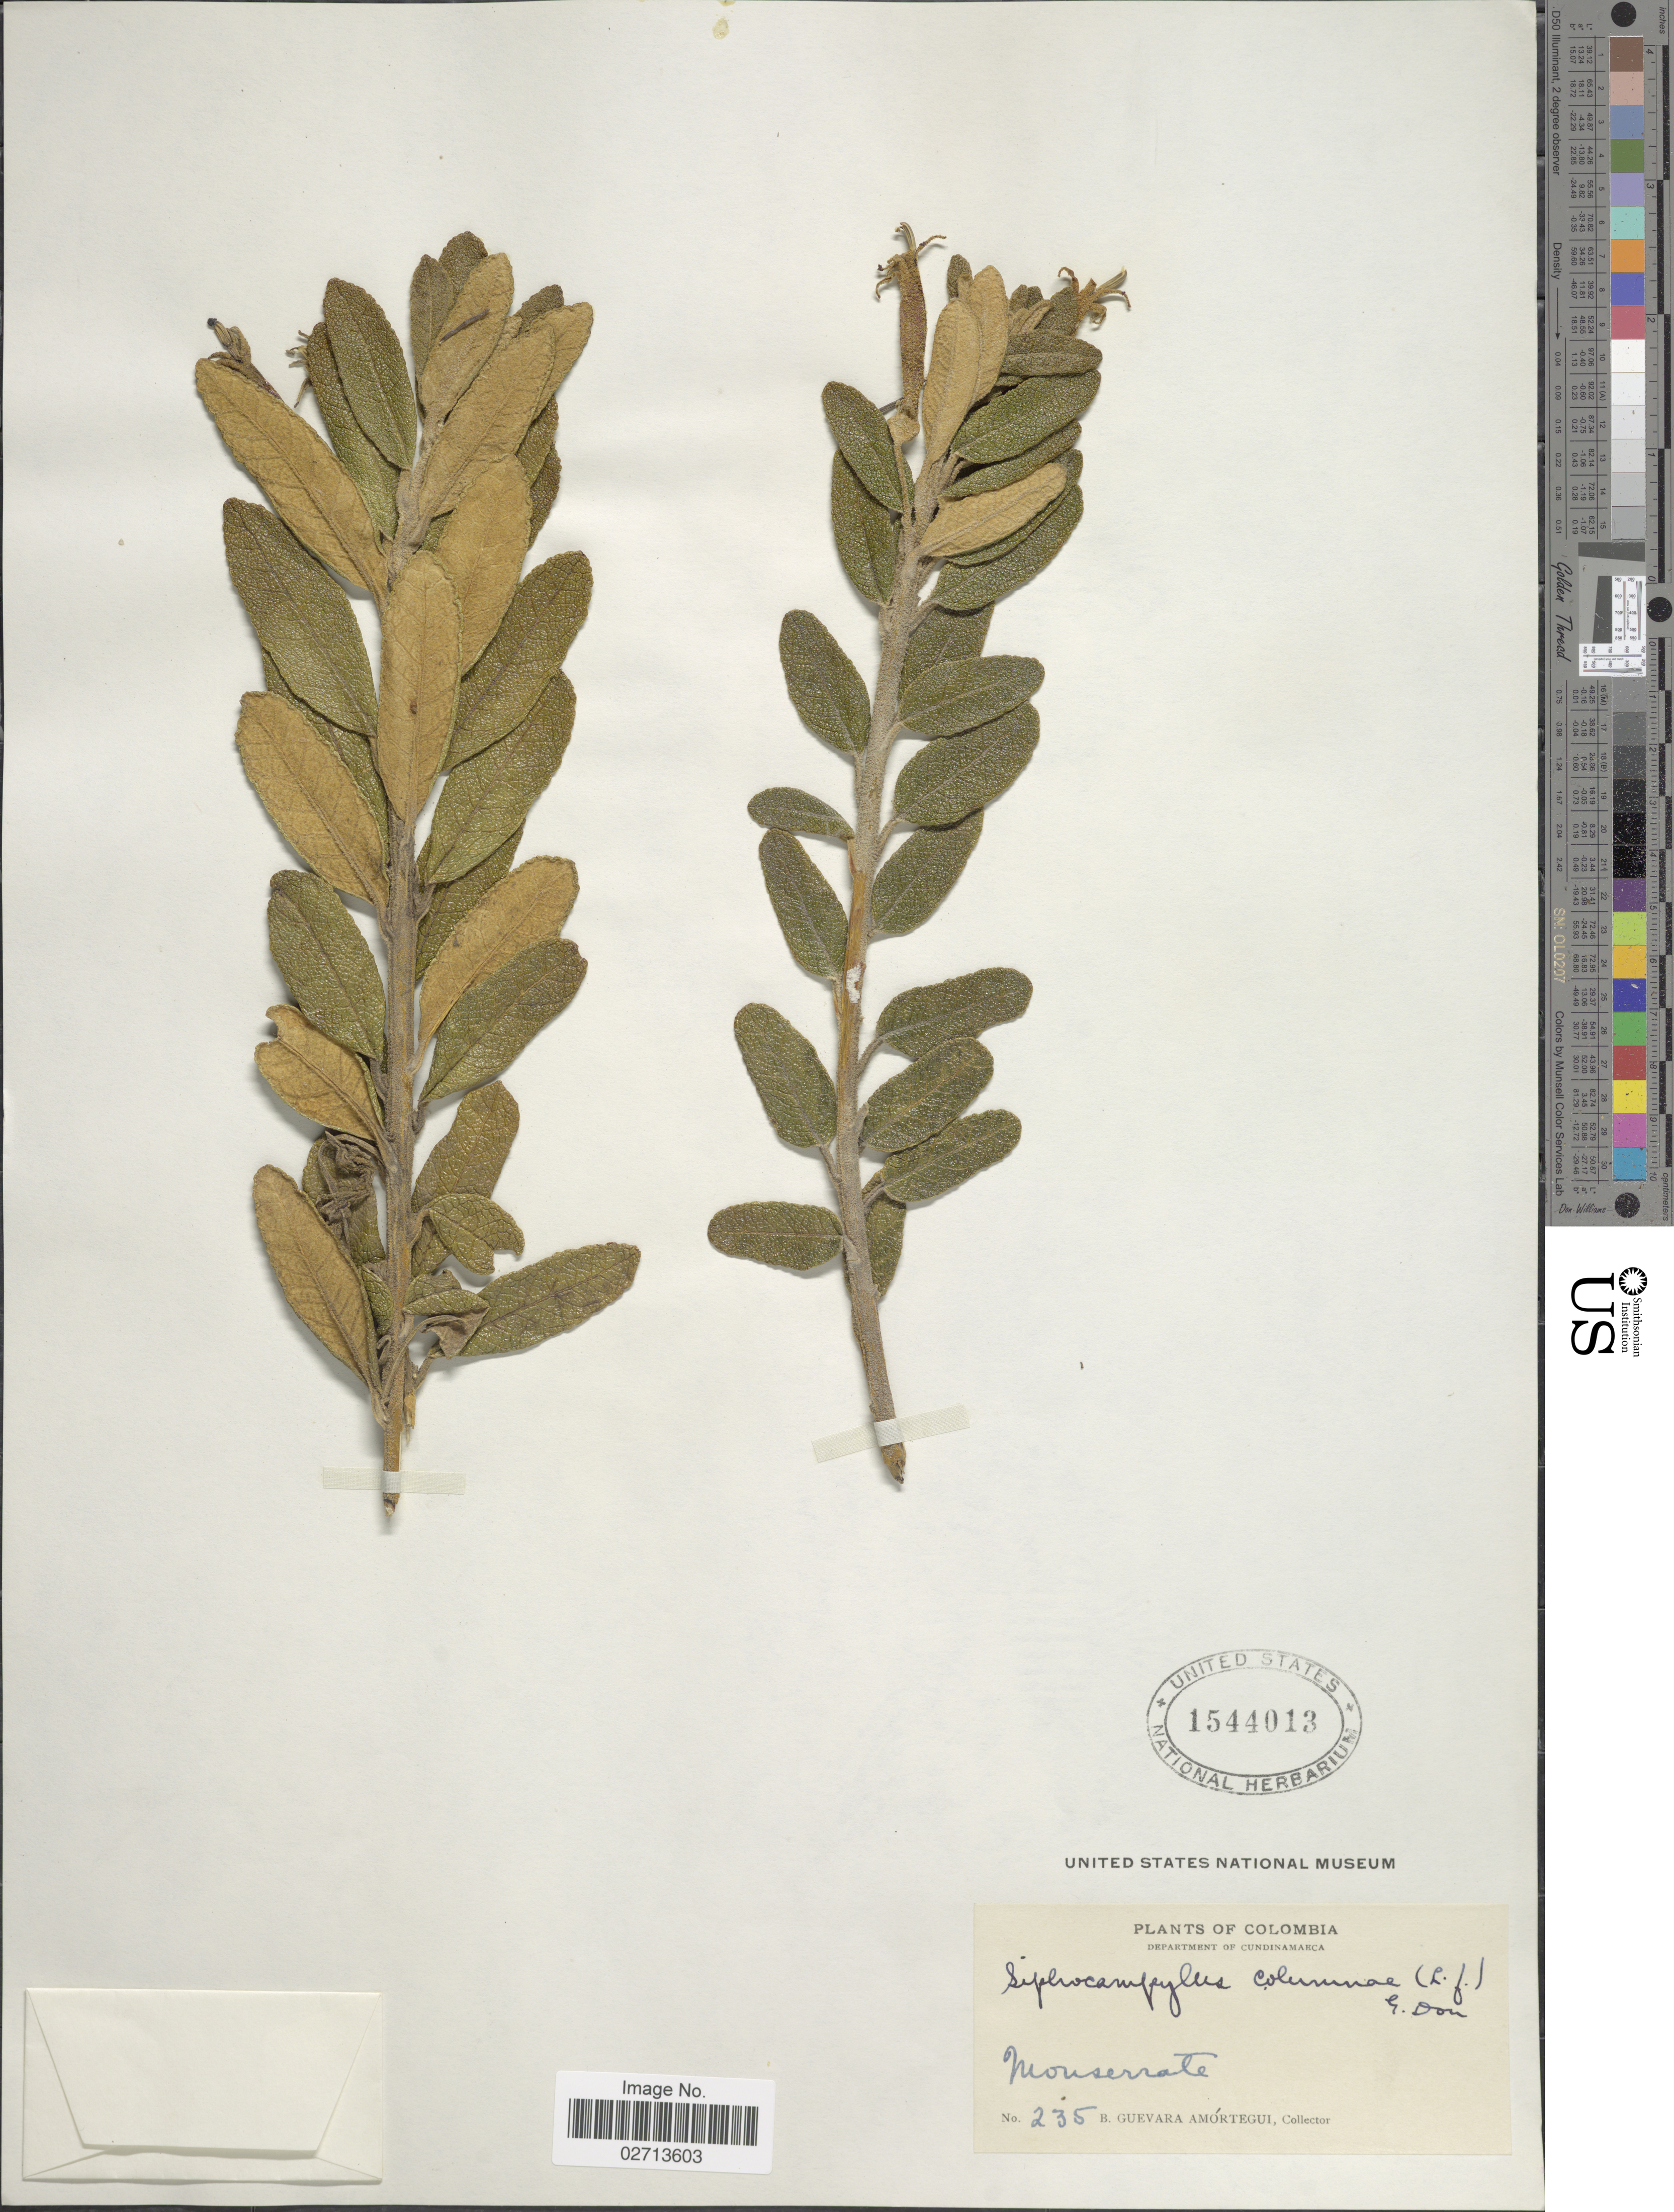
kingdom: Plantae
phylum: Tracheophyta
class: Magnoliopsida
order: Asterales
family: Campanulaceae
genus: Siphocampylus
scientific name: Siphocampylus columnae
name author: (L. f.) G. Don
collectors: B. Guevara Amortegui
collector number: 235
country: Colombia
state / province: Cundinamarca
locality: Monserrate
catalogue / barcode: US 1544013